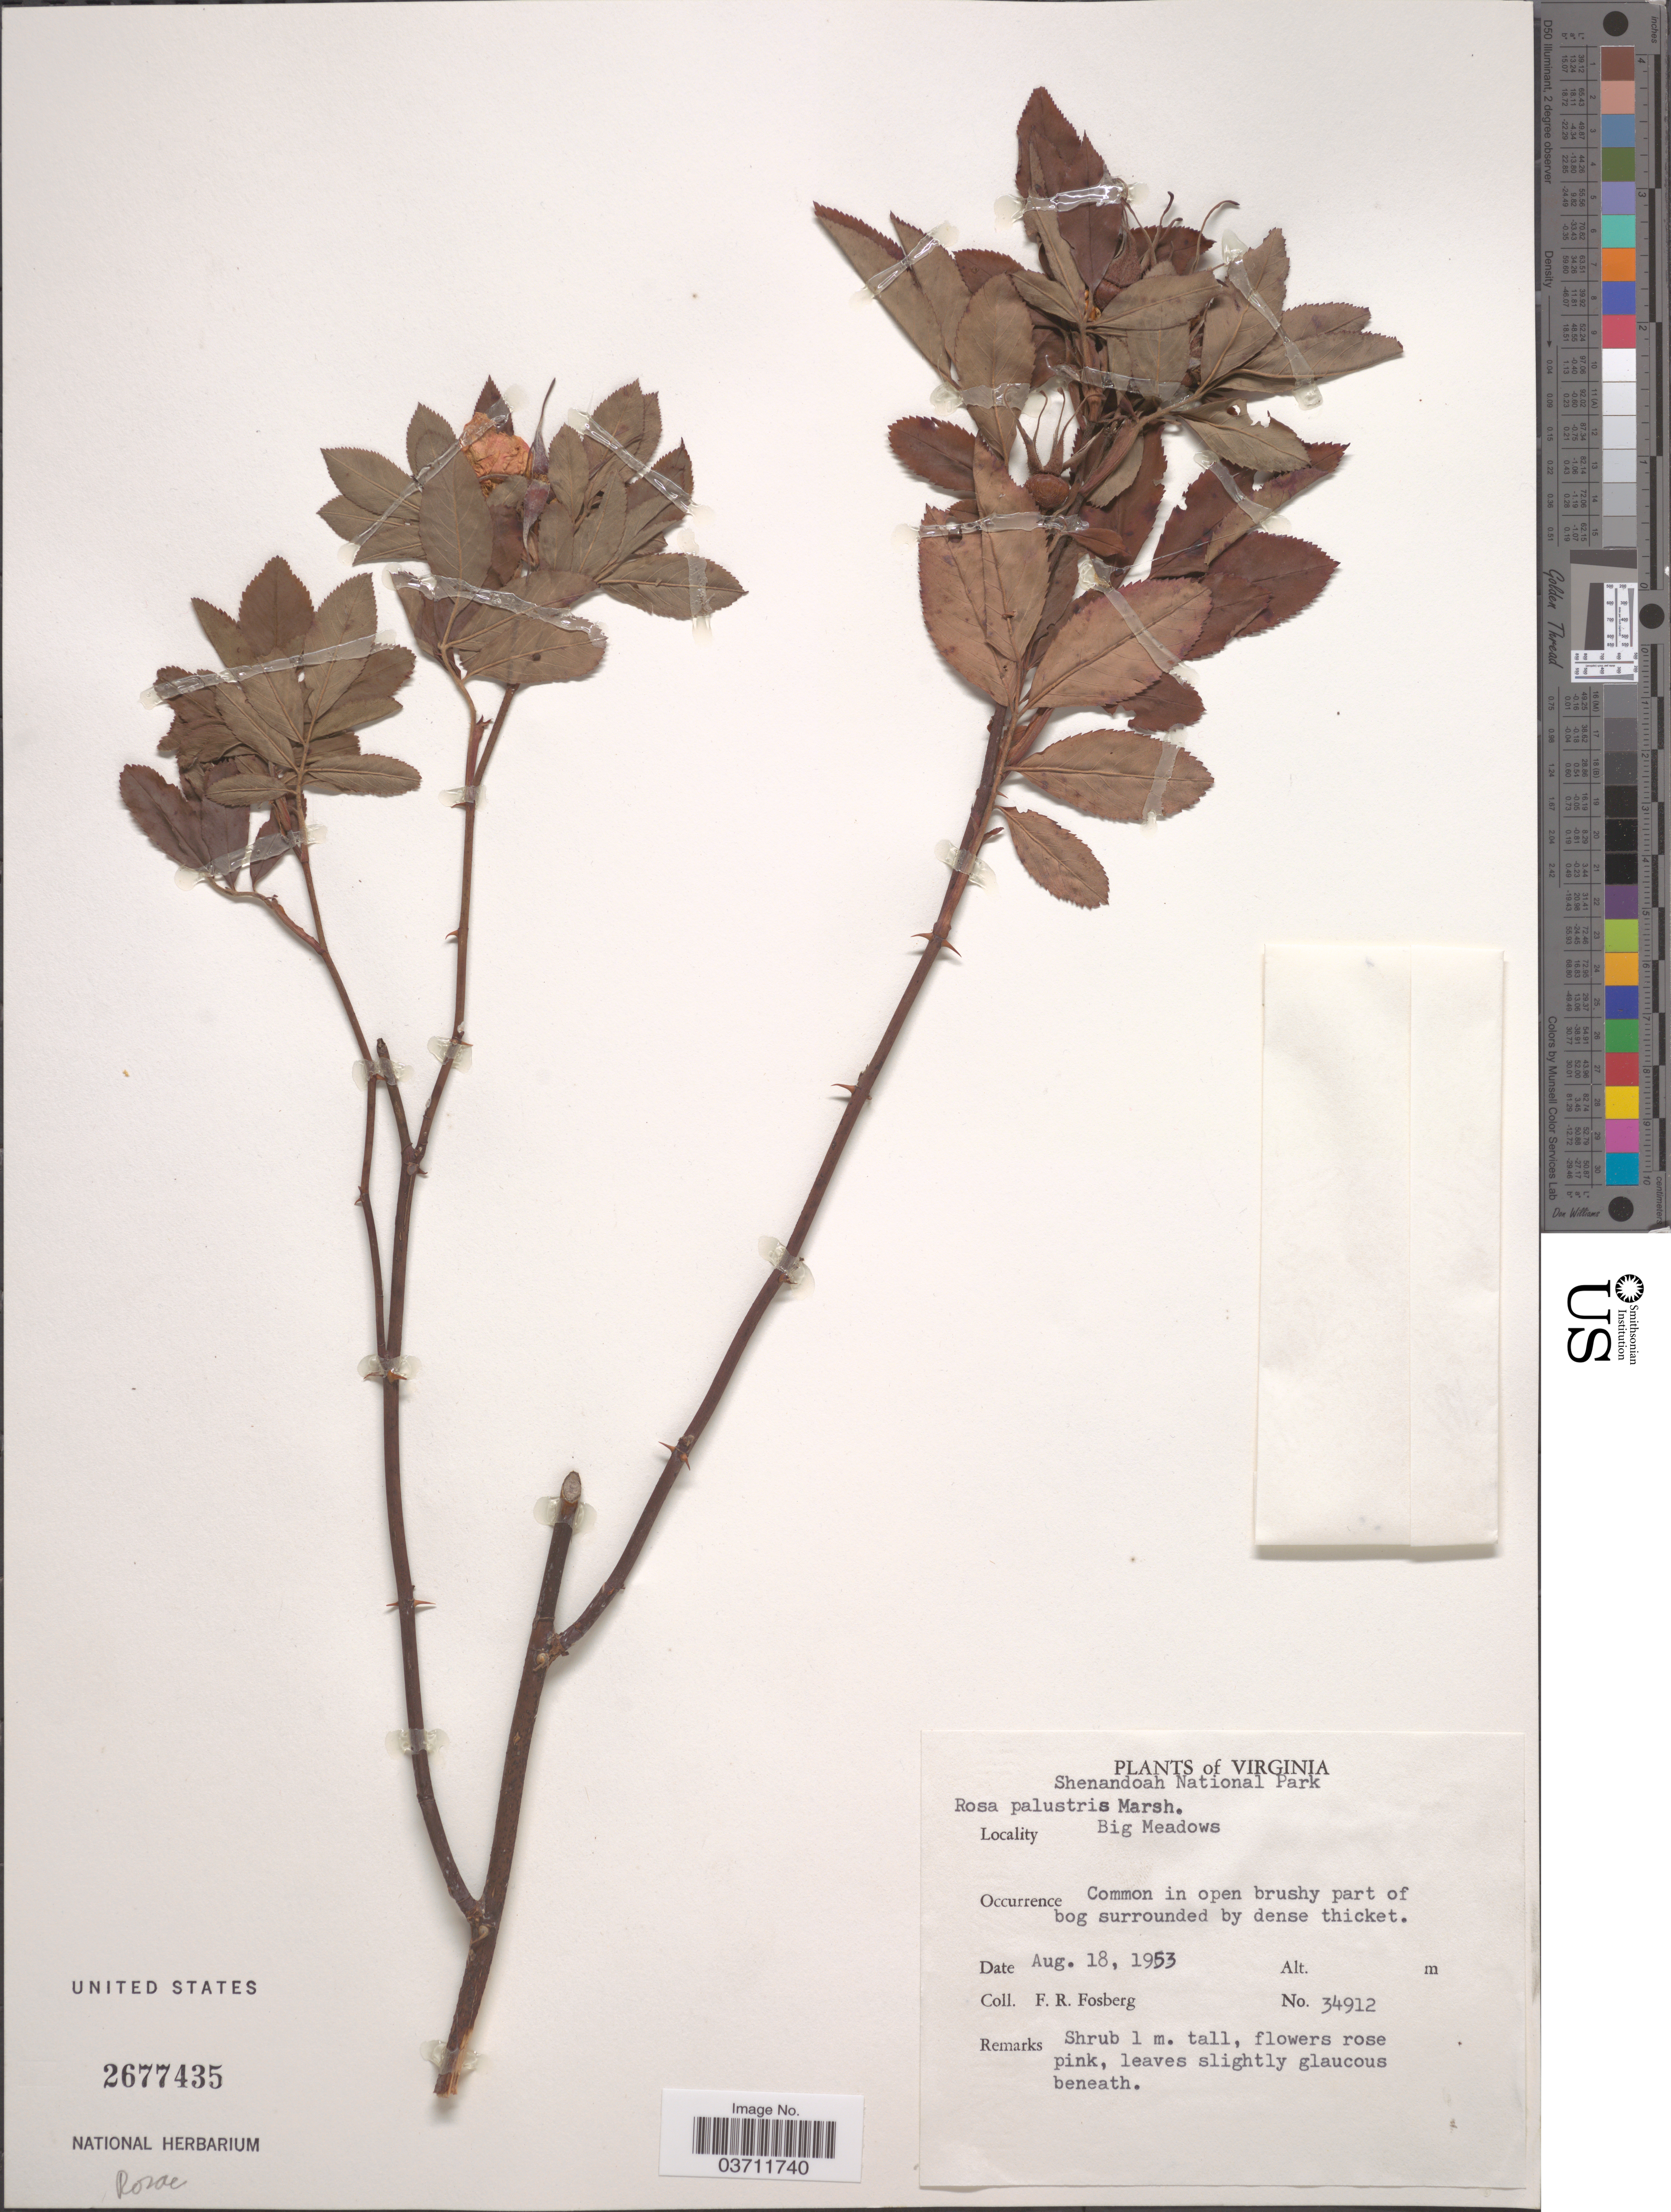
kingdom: Plantae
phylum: Tracheophyta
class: Magnoliopsida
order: Rosales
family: Rosaceae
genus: Rosa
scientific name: Rosa palustris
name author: Marshall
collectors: F. R. Fosberg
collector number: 34912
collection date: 1953-08-18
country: United States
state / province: Virginia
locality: Shenandoah National Park. Big Meadows.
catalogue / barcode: US 2677435